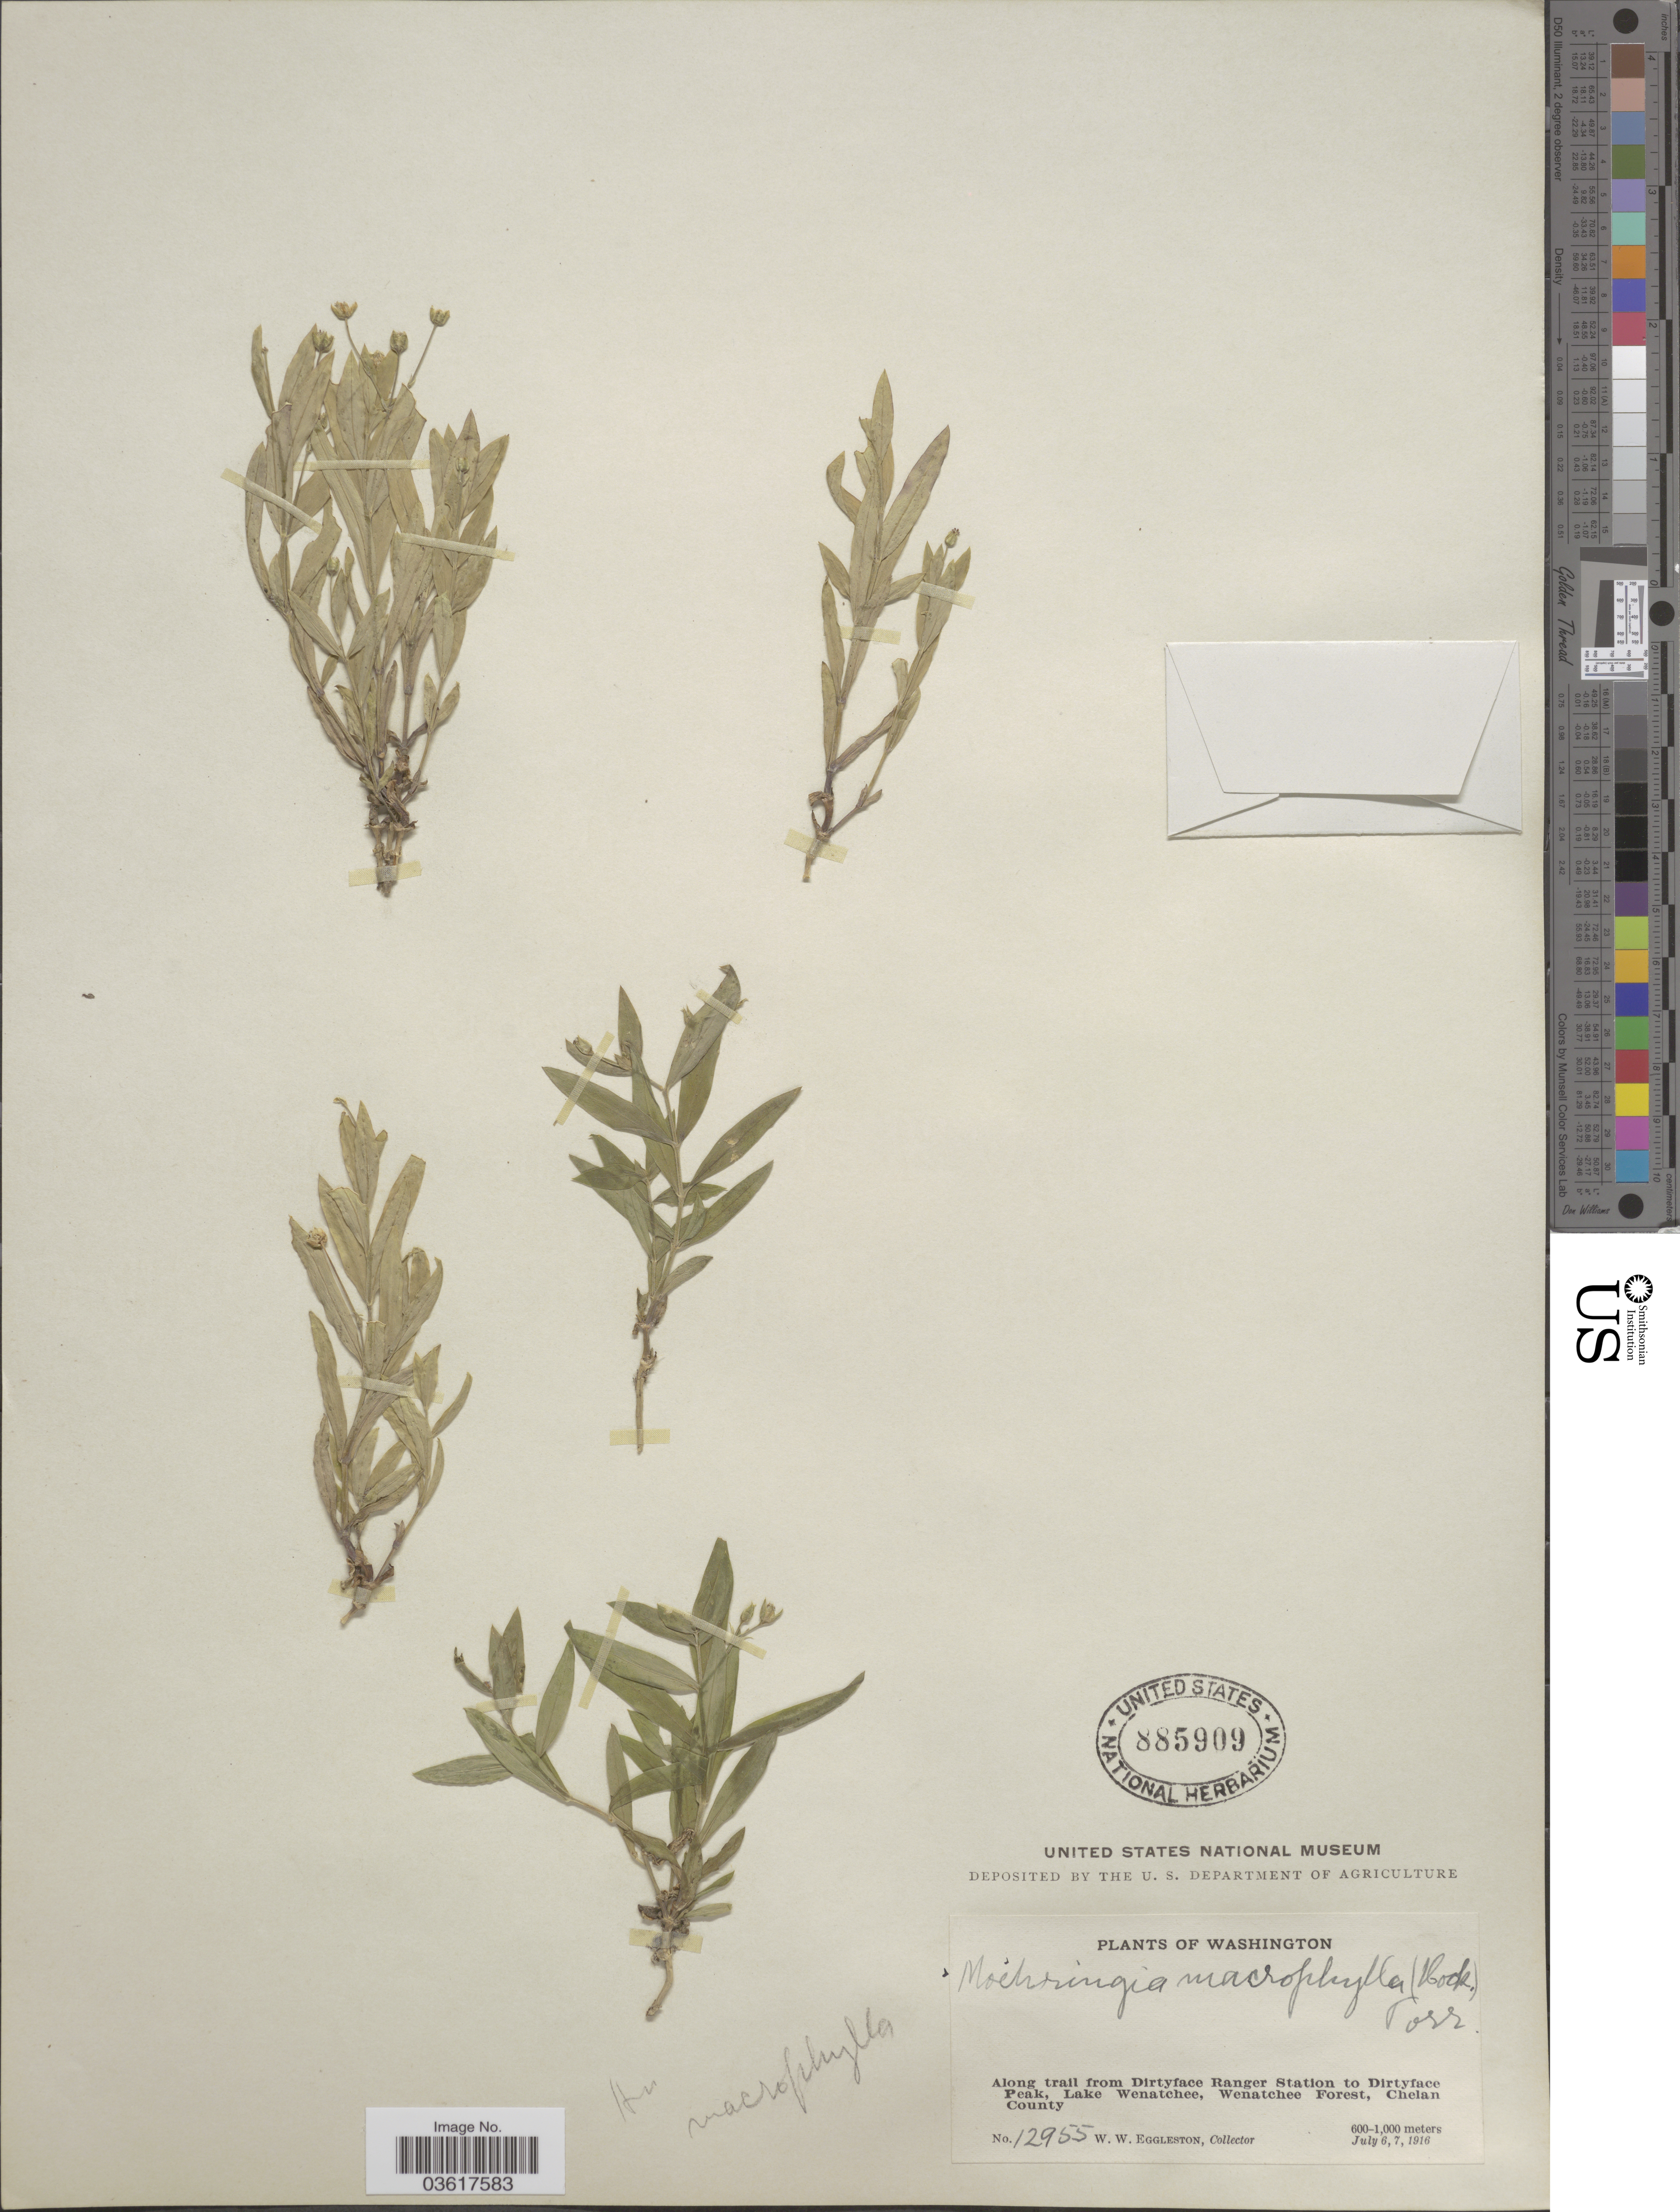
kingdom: Plantae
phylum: Tracheophyta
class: Magnoliopsida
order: Caryophyllales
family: Caryophyllaceae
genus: Moehringia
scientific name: Moehringia macrophylla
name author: (Hook.) Fenzl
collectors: W. W. Eggleston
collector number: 12955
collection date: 1916-07-06/1916-07-07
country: United States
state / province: Washington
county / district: Chelan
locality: Along trail from Dirtyface Ranger Station to Dirtyface Peak, Lake Wenatchee, Wenatchee Forest, Chelan County.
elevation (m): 600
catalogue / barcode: US 885909